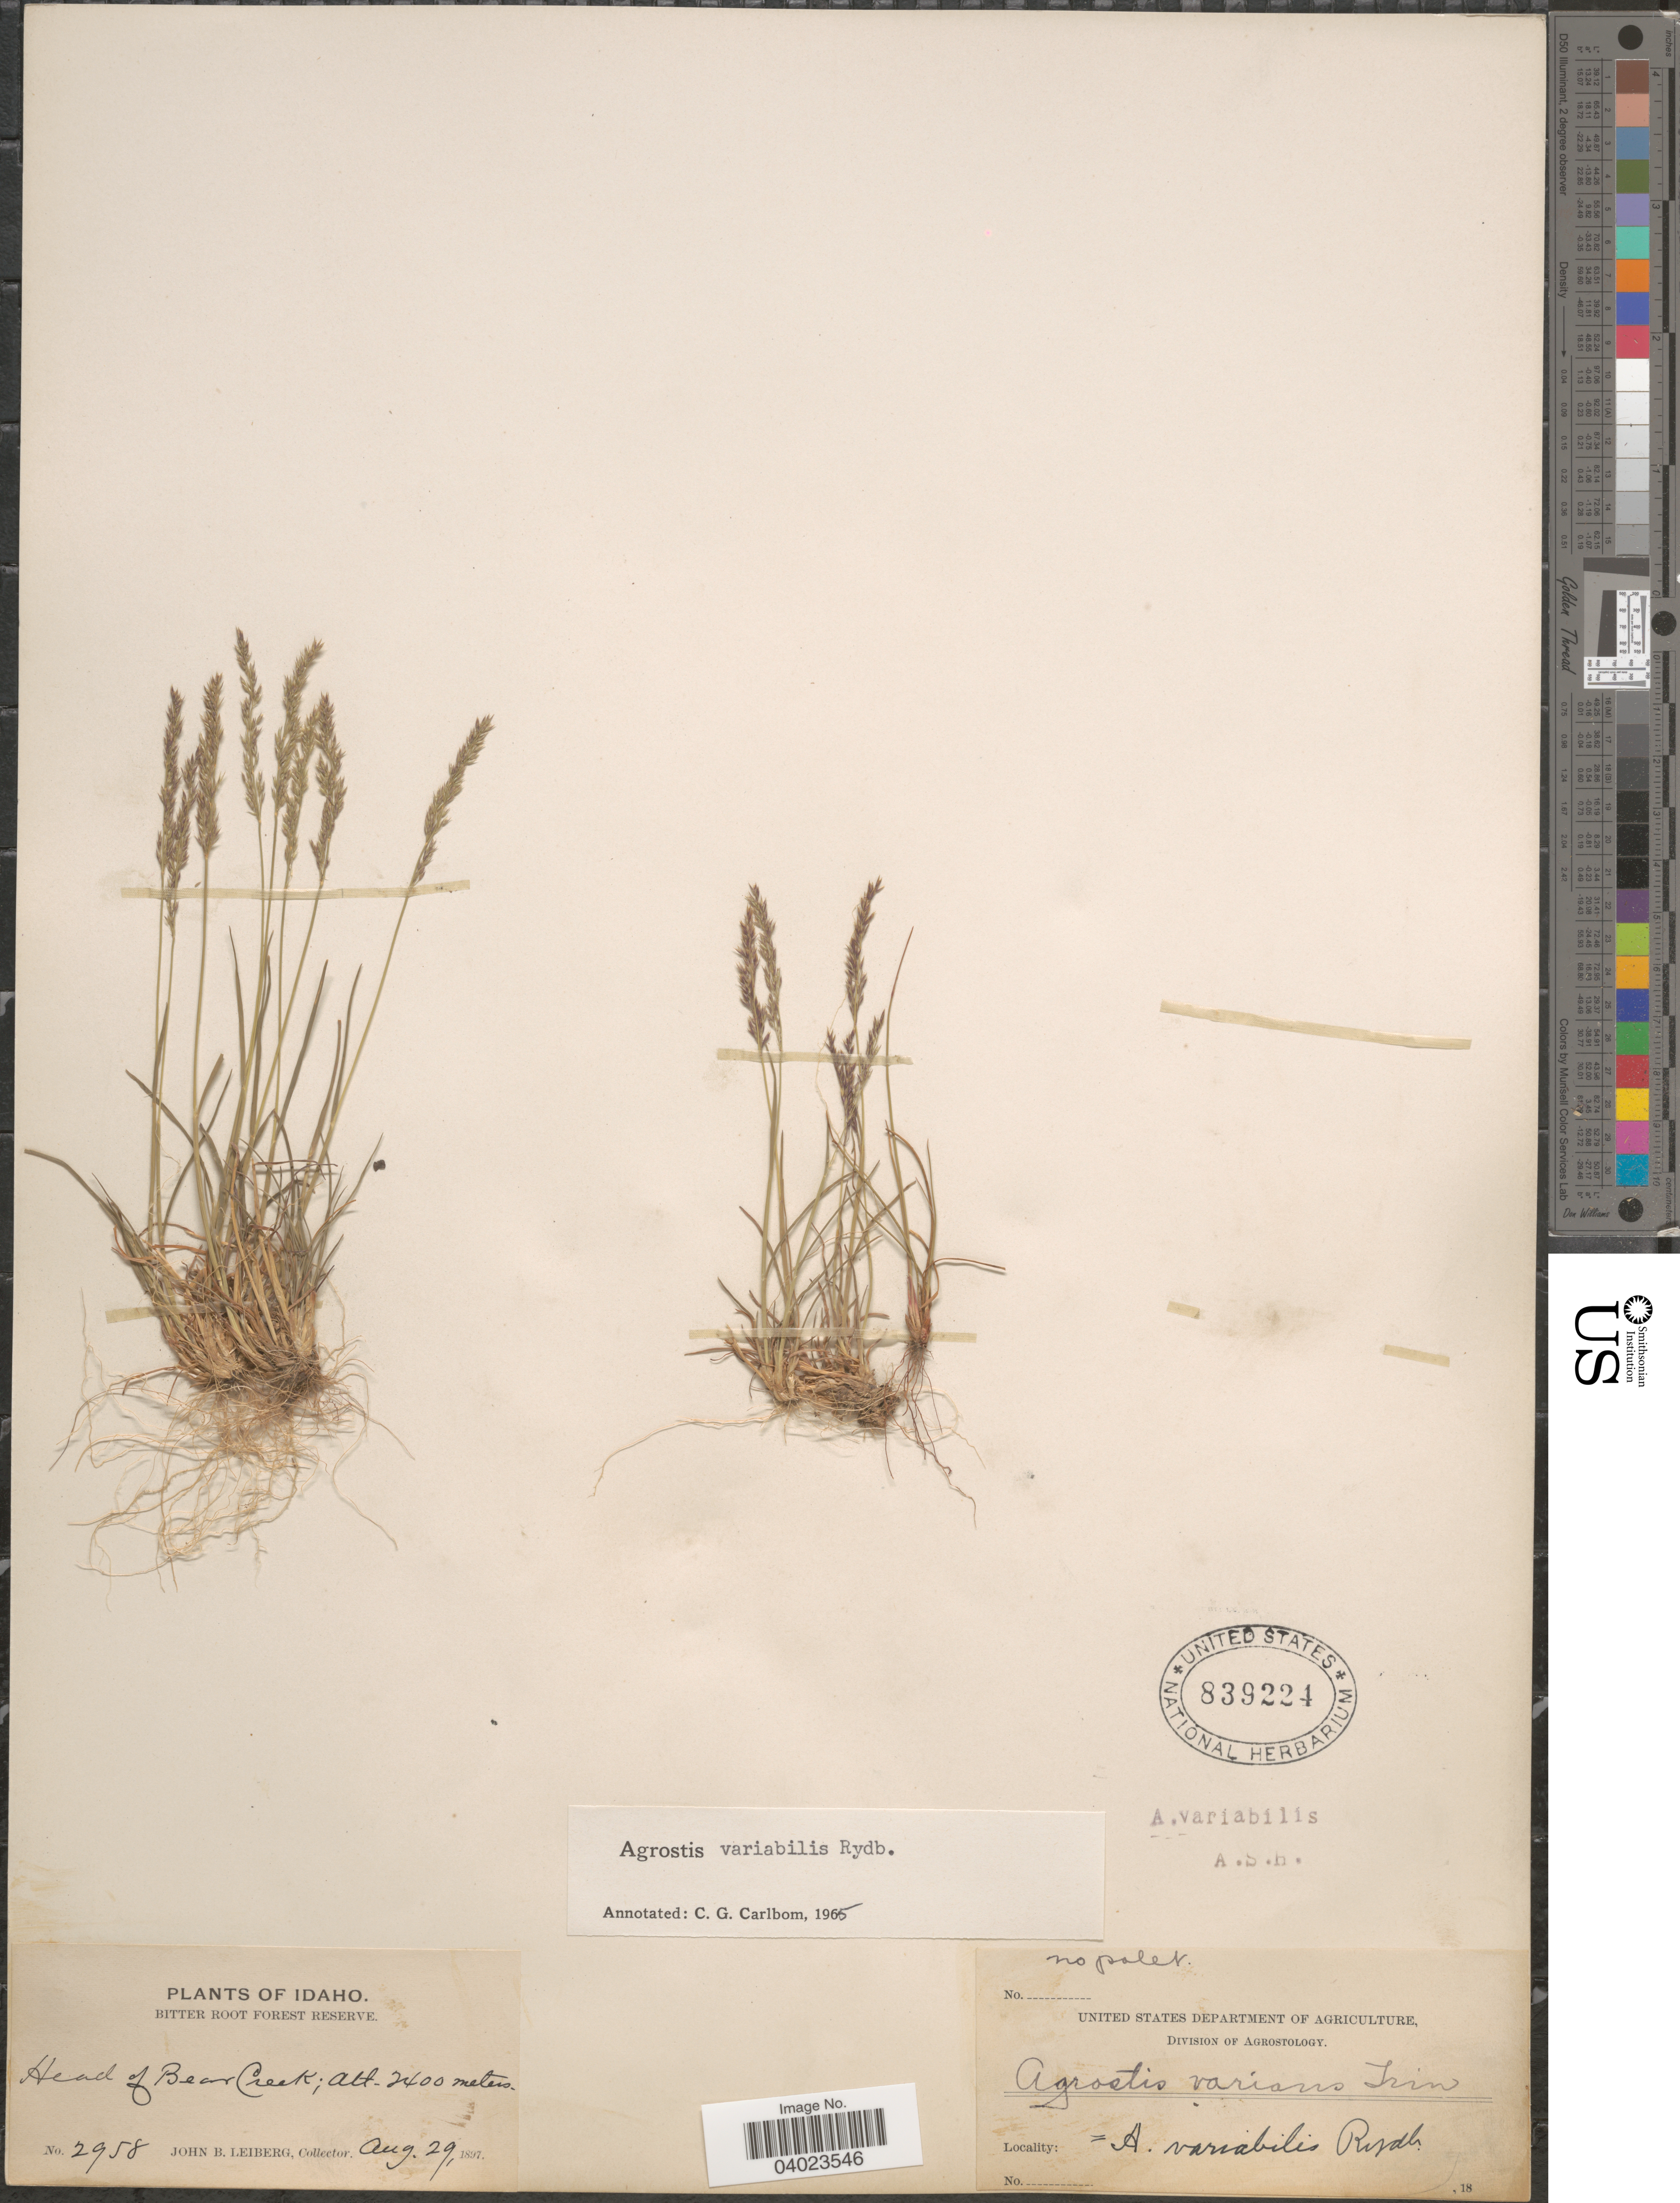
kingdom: Plantae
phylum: Tracheophyta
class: Liliopsida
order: Poales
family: Poaceae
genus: Agrostis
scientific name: Agrostis variabilis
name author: Rydb.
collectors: J. B. Leiberg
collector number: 2958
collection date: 1897-08-29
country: United States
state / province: Idaho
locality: Bitter Root Forest Reserve. Head of Bear Creek.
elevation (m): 2400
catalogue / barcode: US 839224